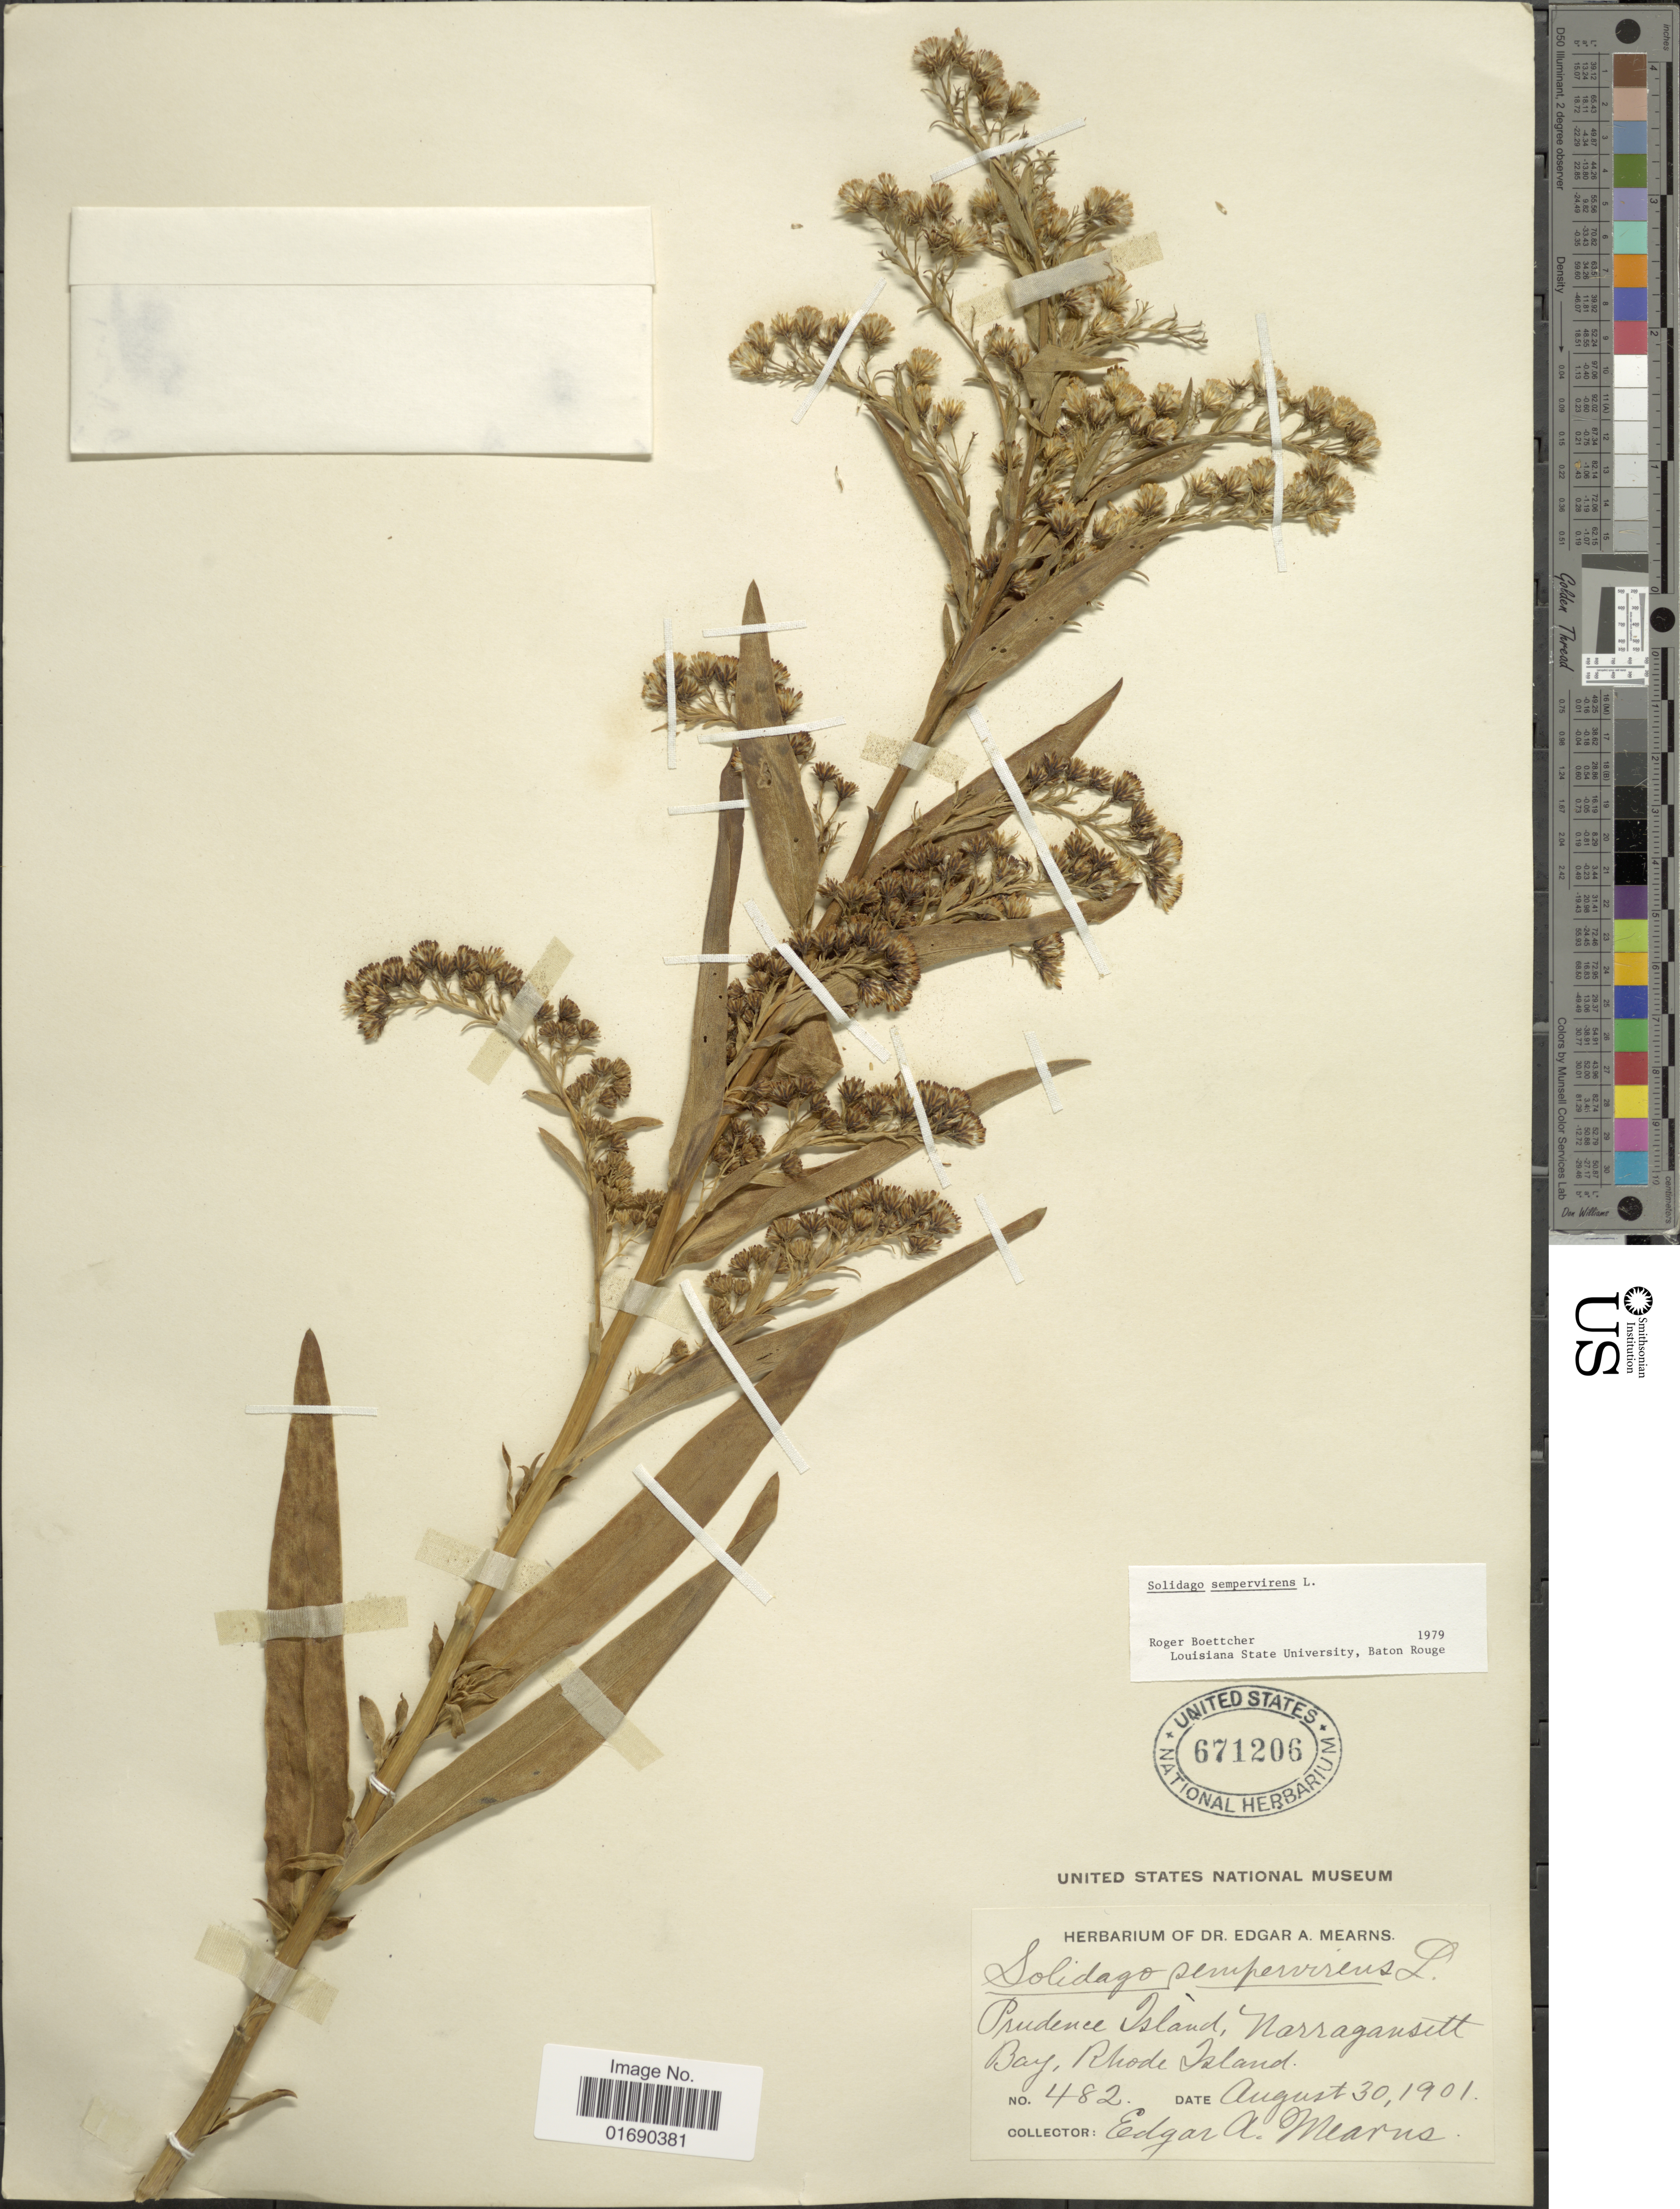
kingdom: Plantae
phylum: Tracheophyta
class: Magnoliopsida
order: Asterales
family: Asteraceae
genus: Solidago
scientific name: Solidago sempervirens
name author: L.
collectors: E. A. Mearns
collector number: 482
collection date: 1901-08-30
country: United States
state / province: Rhode Island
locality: Prudence Island, Narragansett Bay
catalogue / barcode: US 671206